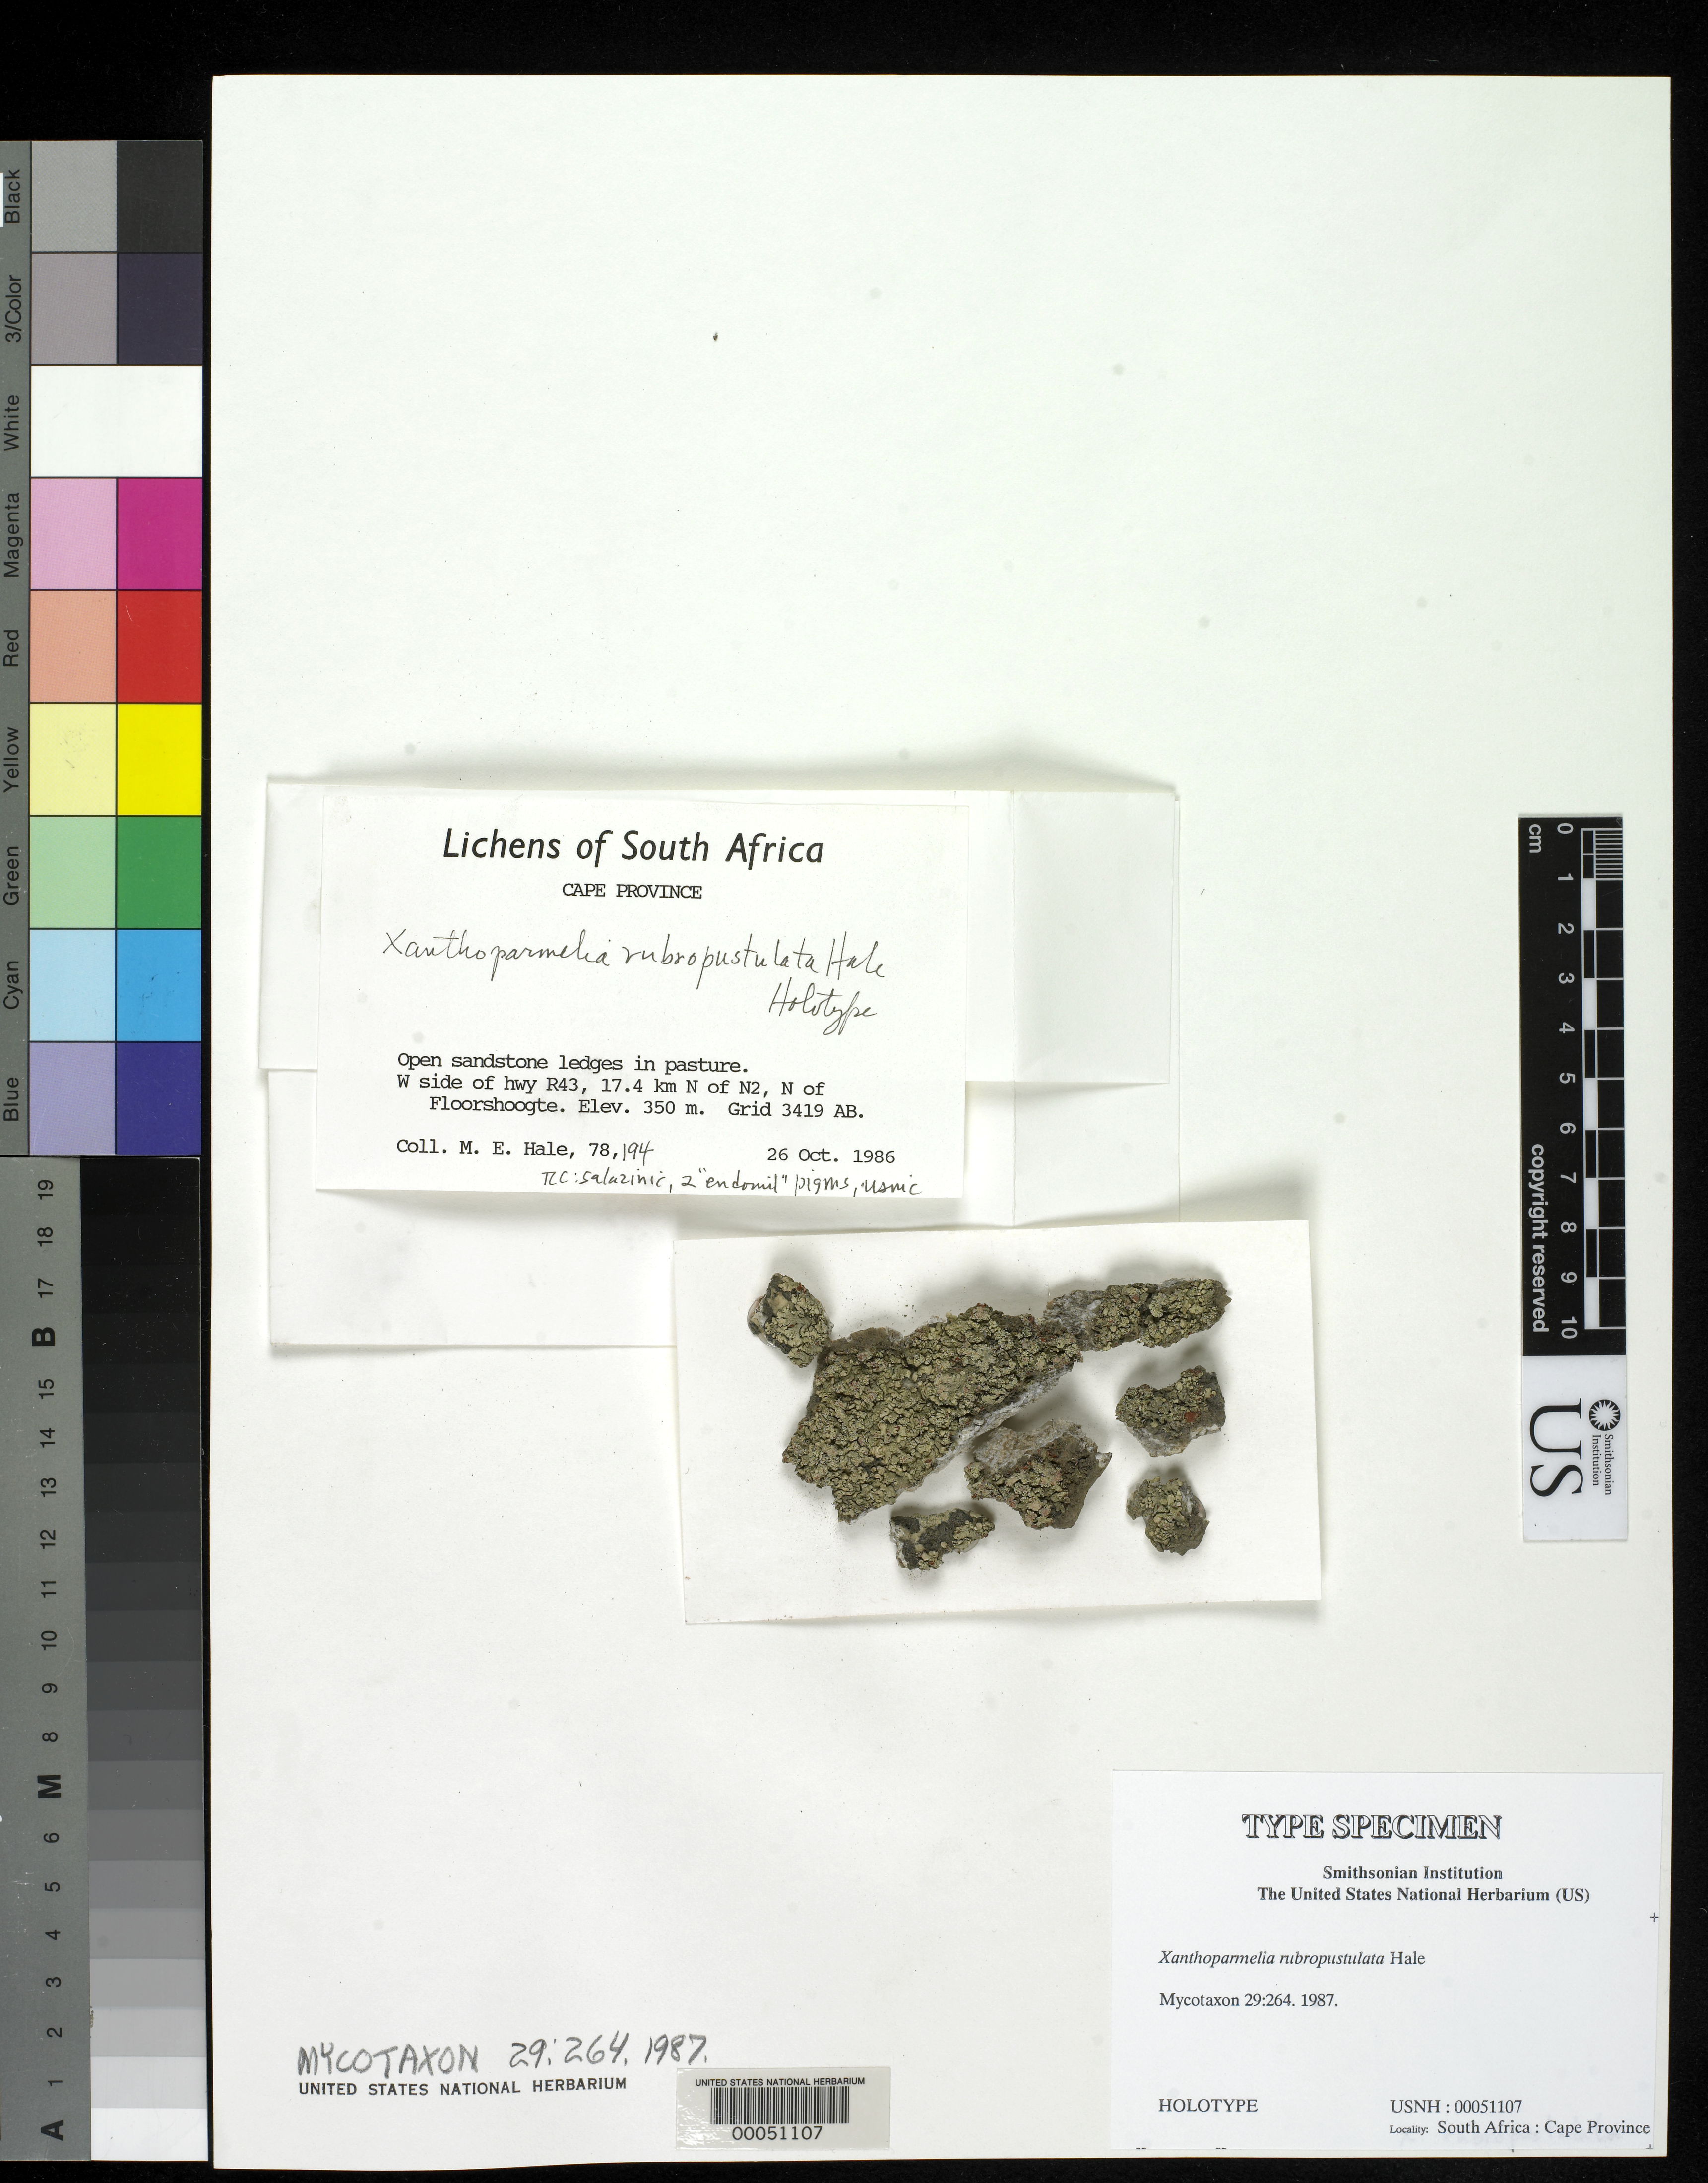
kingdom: Fungi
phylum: Ascomycota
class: Lecanoromycetes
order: Lecanorales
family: Parmeliaceae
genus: Xanthoparmelia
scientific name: Xanthoparmelia rubropustulata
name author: Hale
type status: Holotype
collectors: M. Hale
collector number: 78194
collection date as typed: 26 Oct 1986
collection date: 1986-10-26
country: South Africa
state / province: Western Cape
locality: Grid 3419 AB. W side of Hwy R43, 17.4 km N of N2, N of Floorshoogte, open sandstone ledges in pasture.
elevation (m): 350